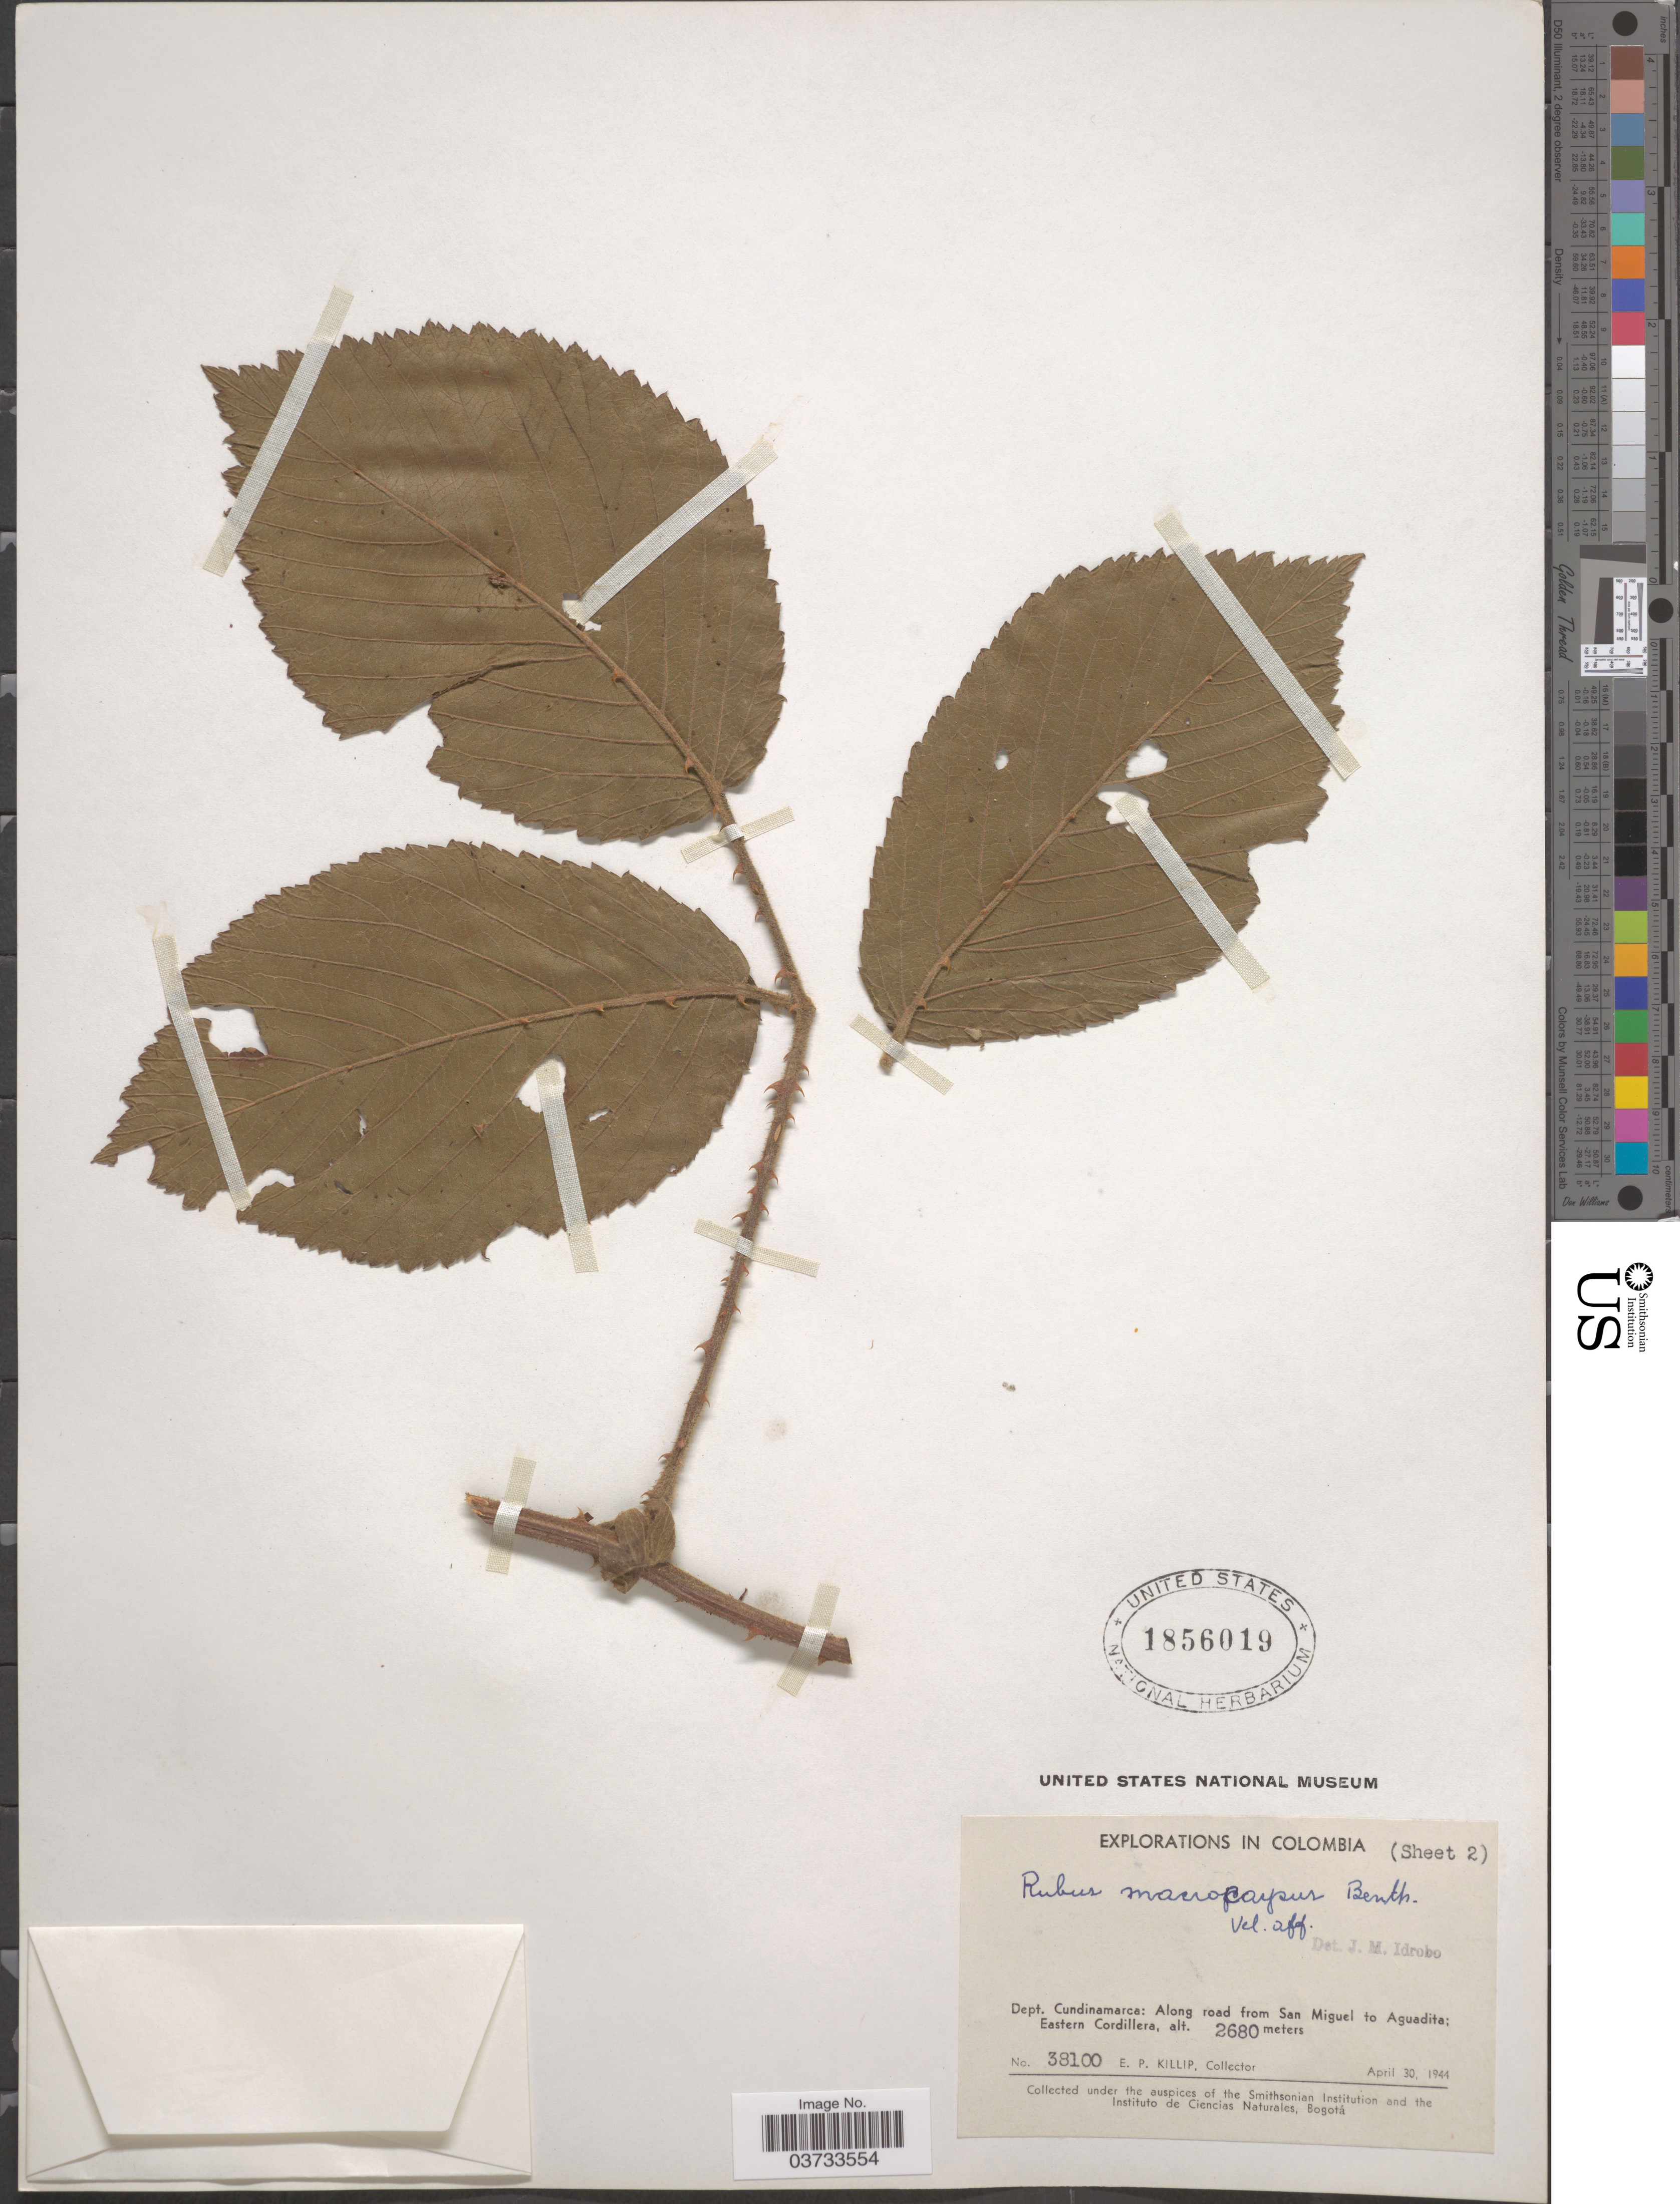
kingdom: Plantae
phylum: Tracheophyta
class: Magnoliopsida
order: Rosales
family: Rosaceae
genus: Rubus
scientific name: Rubus macrocarpus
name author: King ex C.B. Clarke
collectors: E. P. Killip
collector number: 38100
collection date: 1944-04-30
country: Colombia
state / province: Cundinamarca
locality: Dept. Cundinamarca: Along road from San Miguel to Aguadita; Eastern Cordillera.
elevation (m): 2680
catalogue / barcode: US 1856019